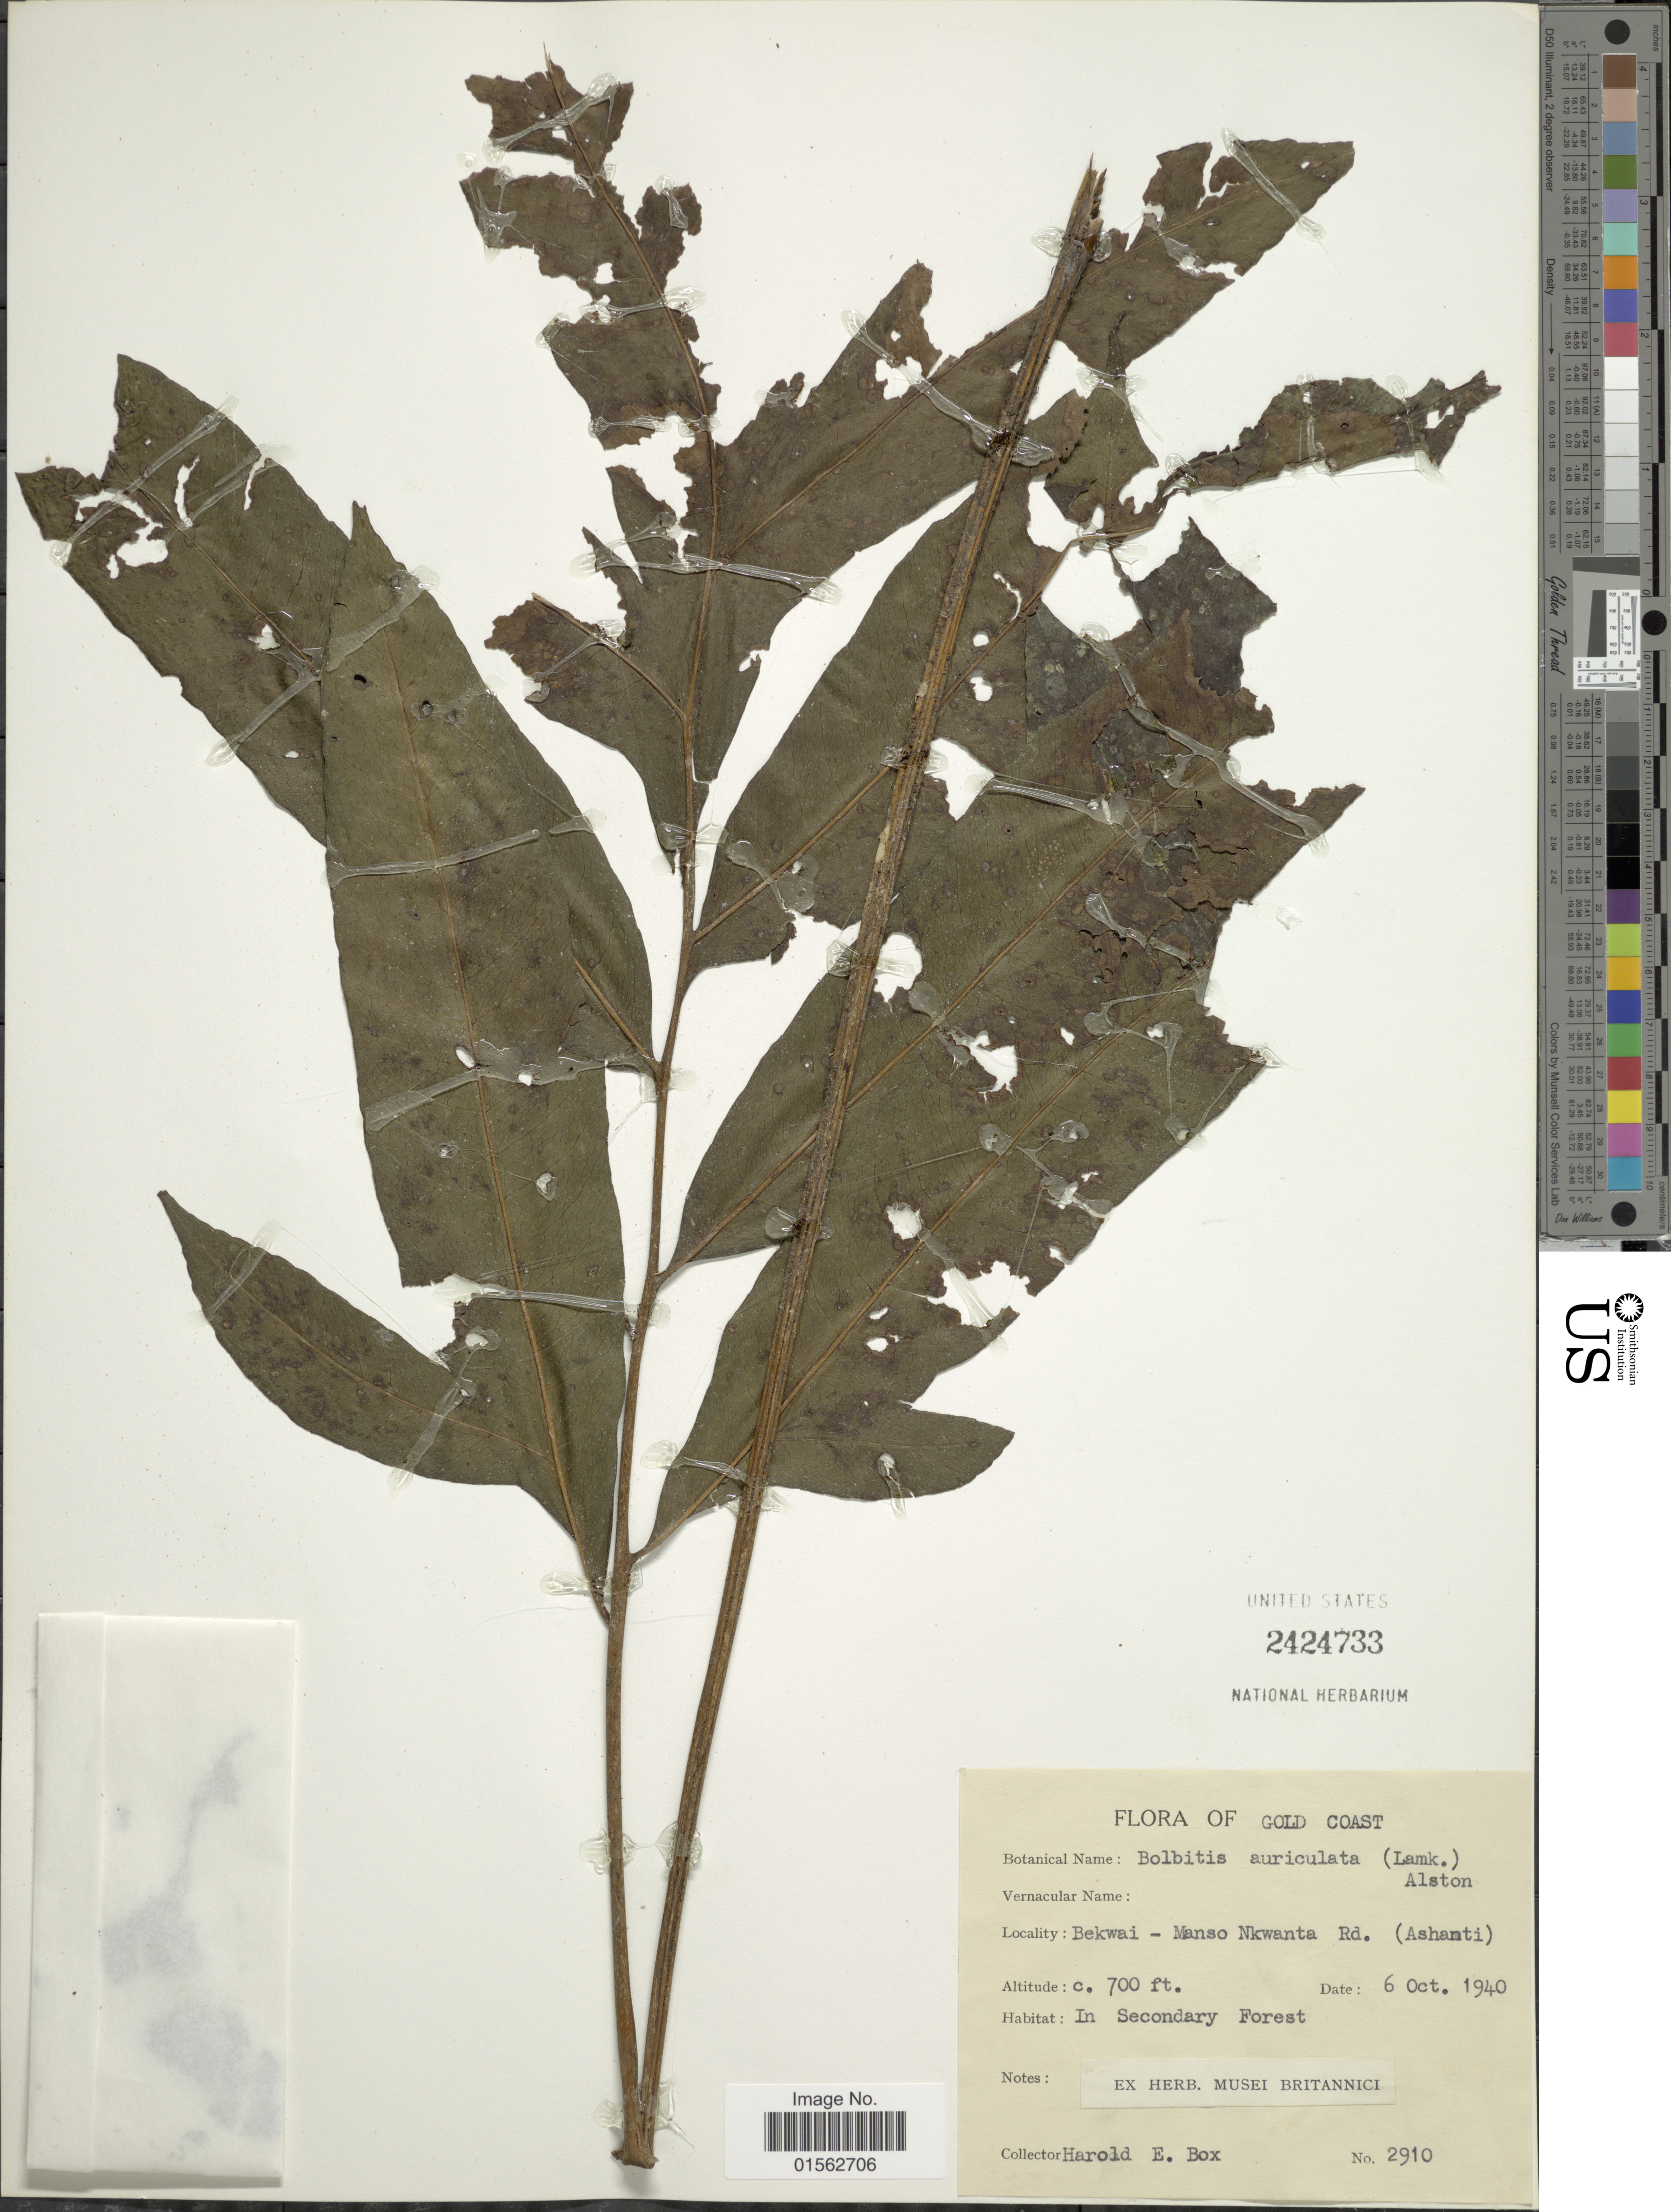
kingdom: Plantae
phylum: Tracheophyta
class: Polypodiopsida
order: Polypodiales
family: Dryopteridaceae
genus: Bolbitis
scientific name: Bolbitis auriculata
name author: (Lam.) Alston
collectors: H. E. Box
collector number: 2910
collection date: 1940-10-06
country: Ghana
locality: Gold Coast, Bekwai- Manso Nkwanta Rd. (Ashanti), in secondary forest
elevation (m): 213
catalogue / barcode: US 2424733